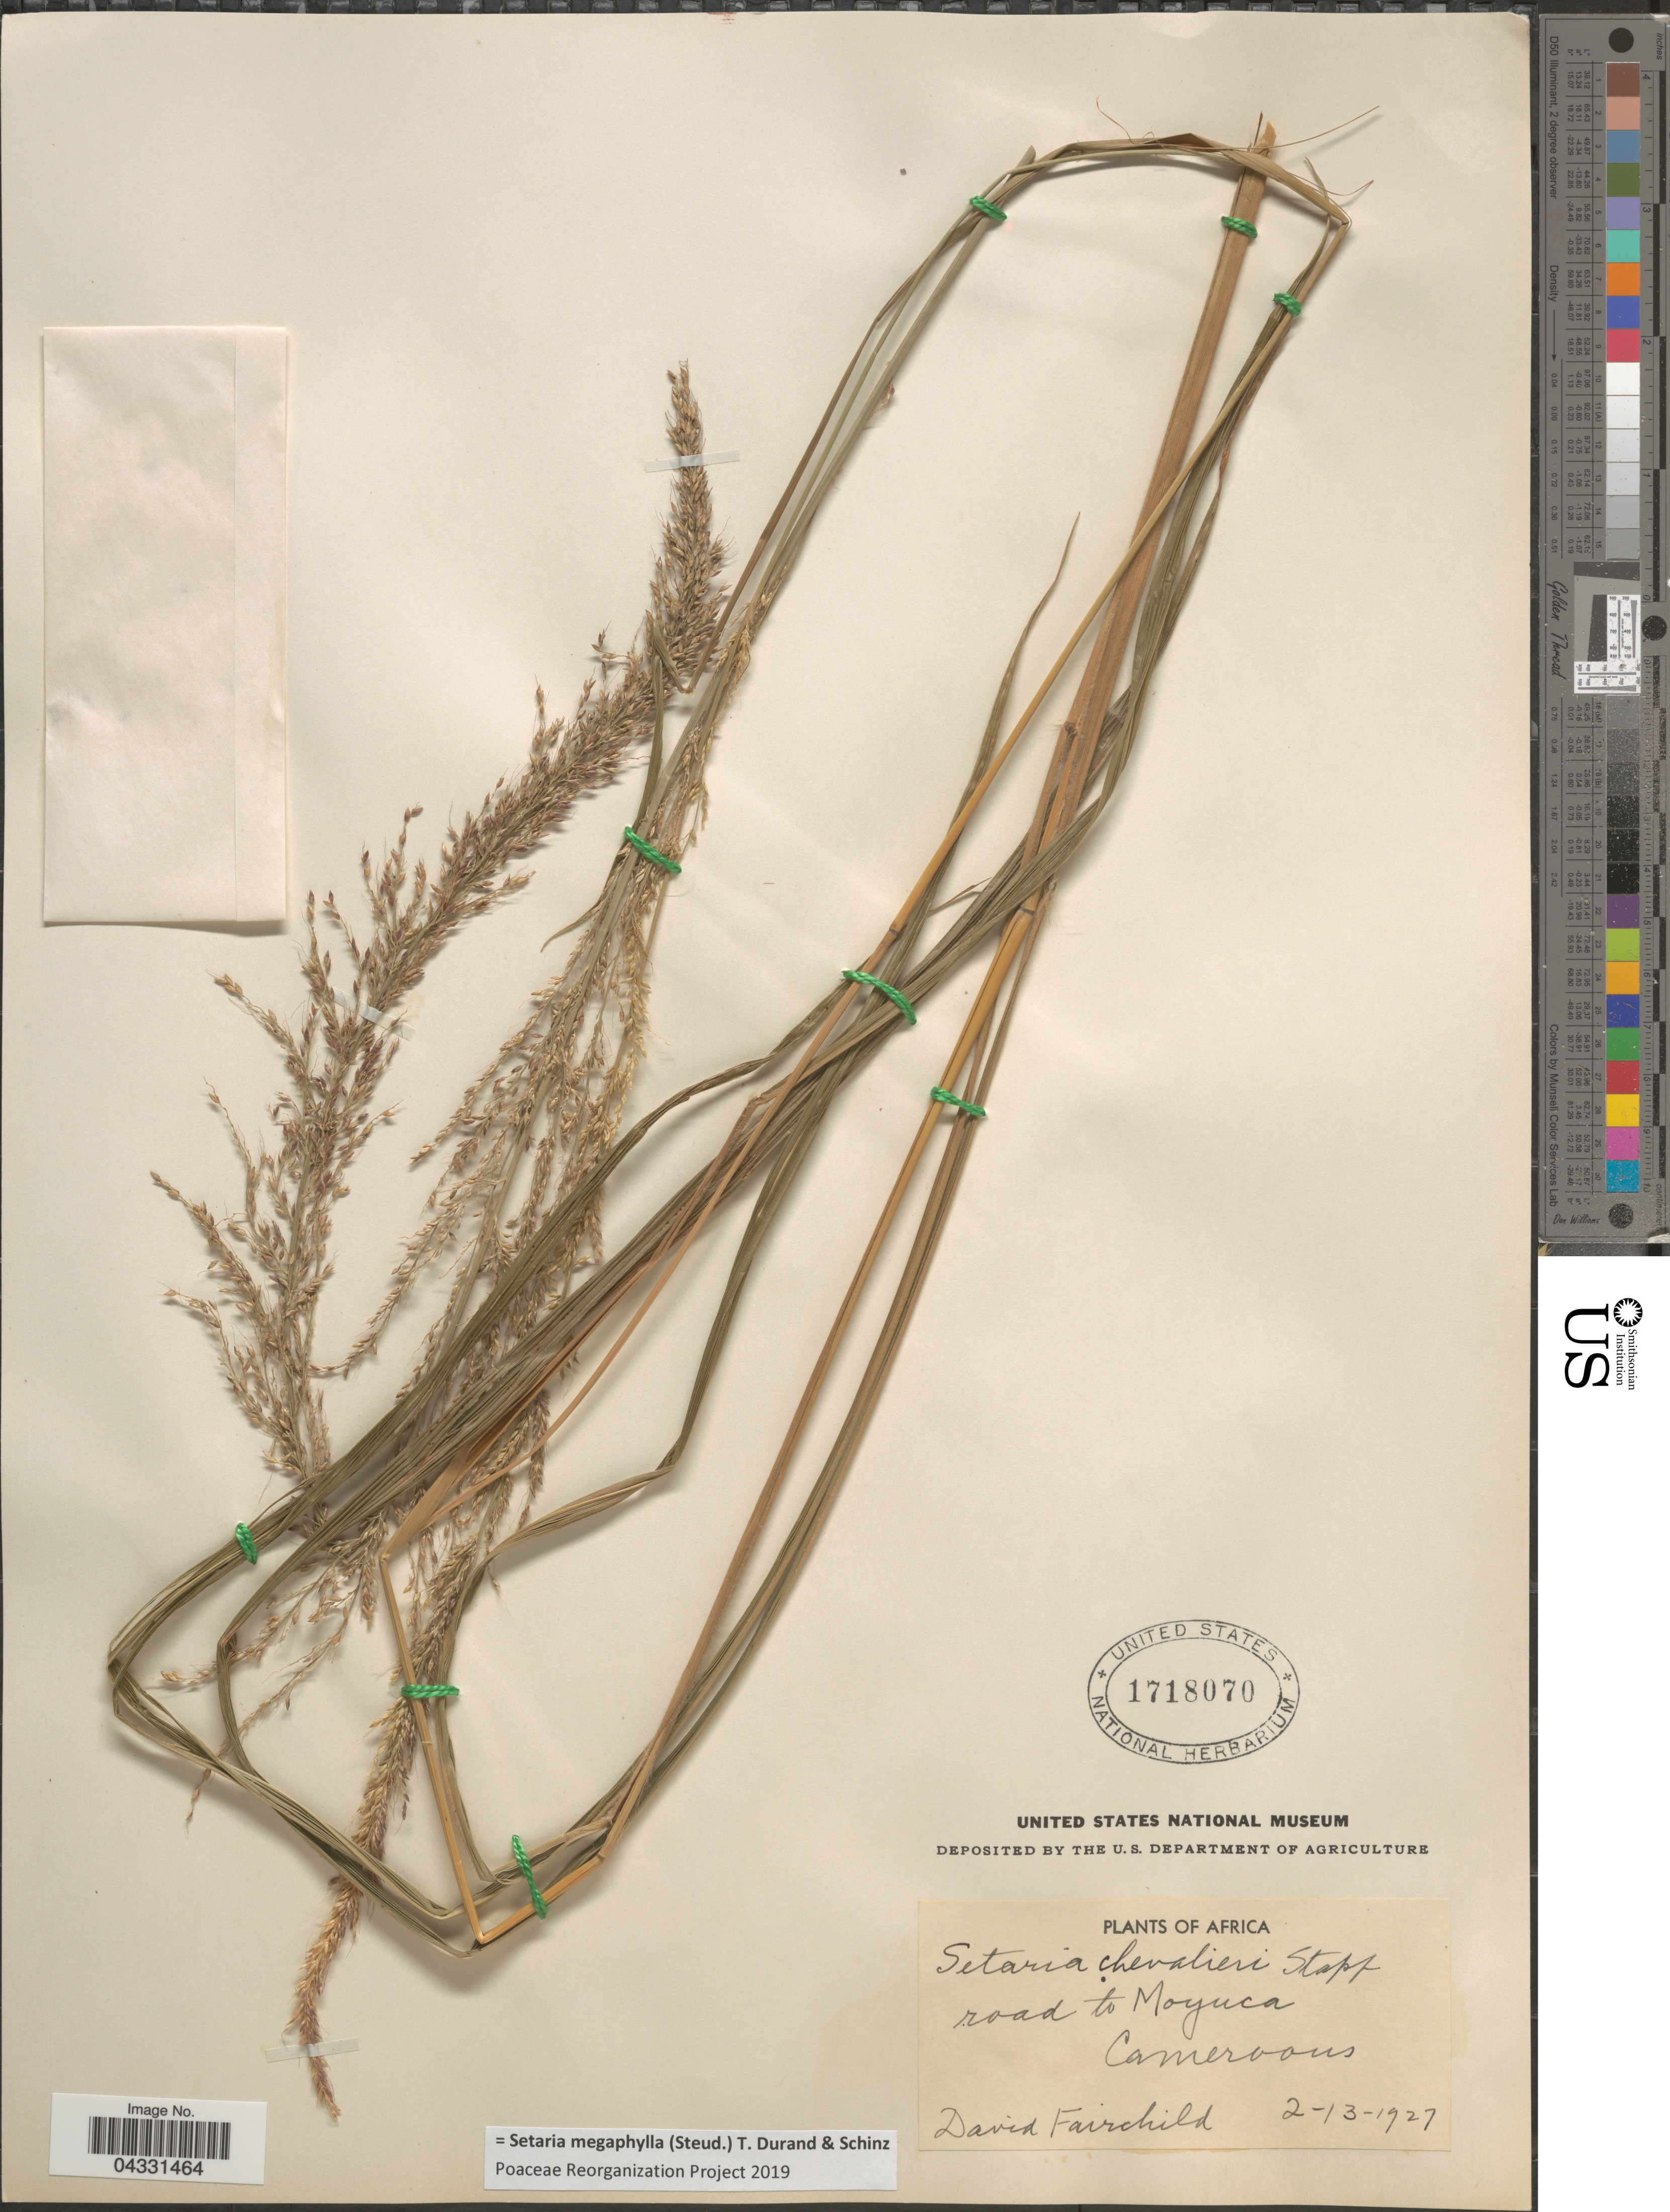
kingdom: Plantae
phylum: Tracheophyta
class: Liliopsida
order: Poales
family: Poaceae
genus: Setaria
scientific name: Setaria megaphylla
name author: (Steud.) Durieu & Schinz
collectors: D. Fairchild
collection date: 1927-02-13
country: Cameroon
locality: Road to Moyuca.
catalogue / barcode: US 1718070